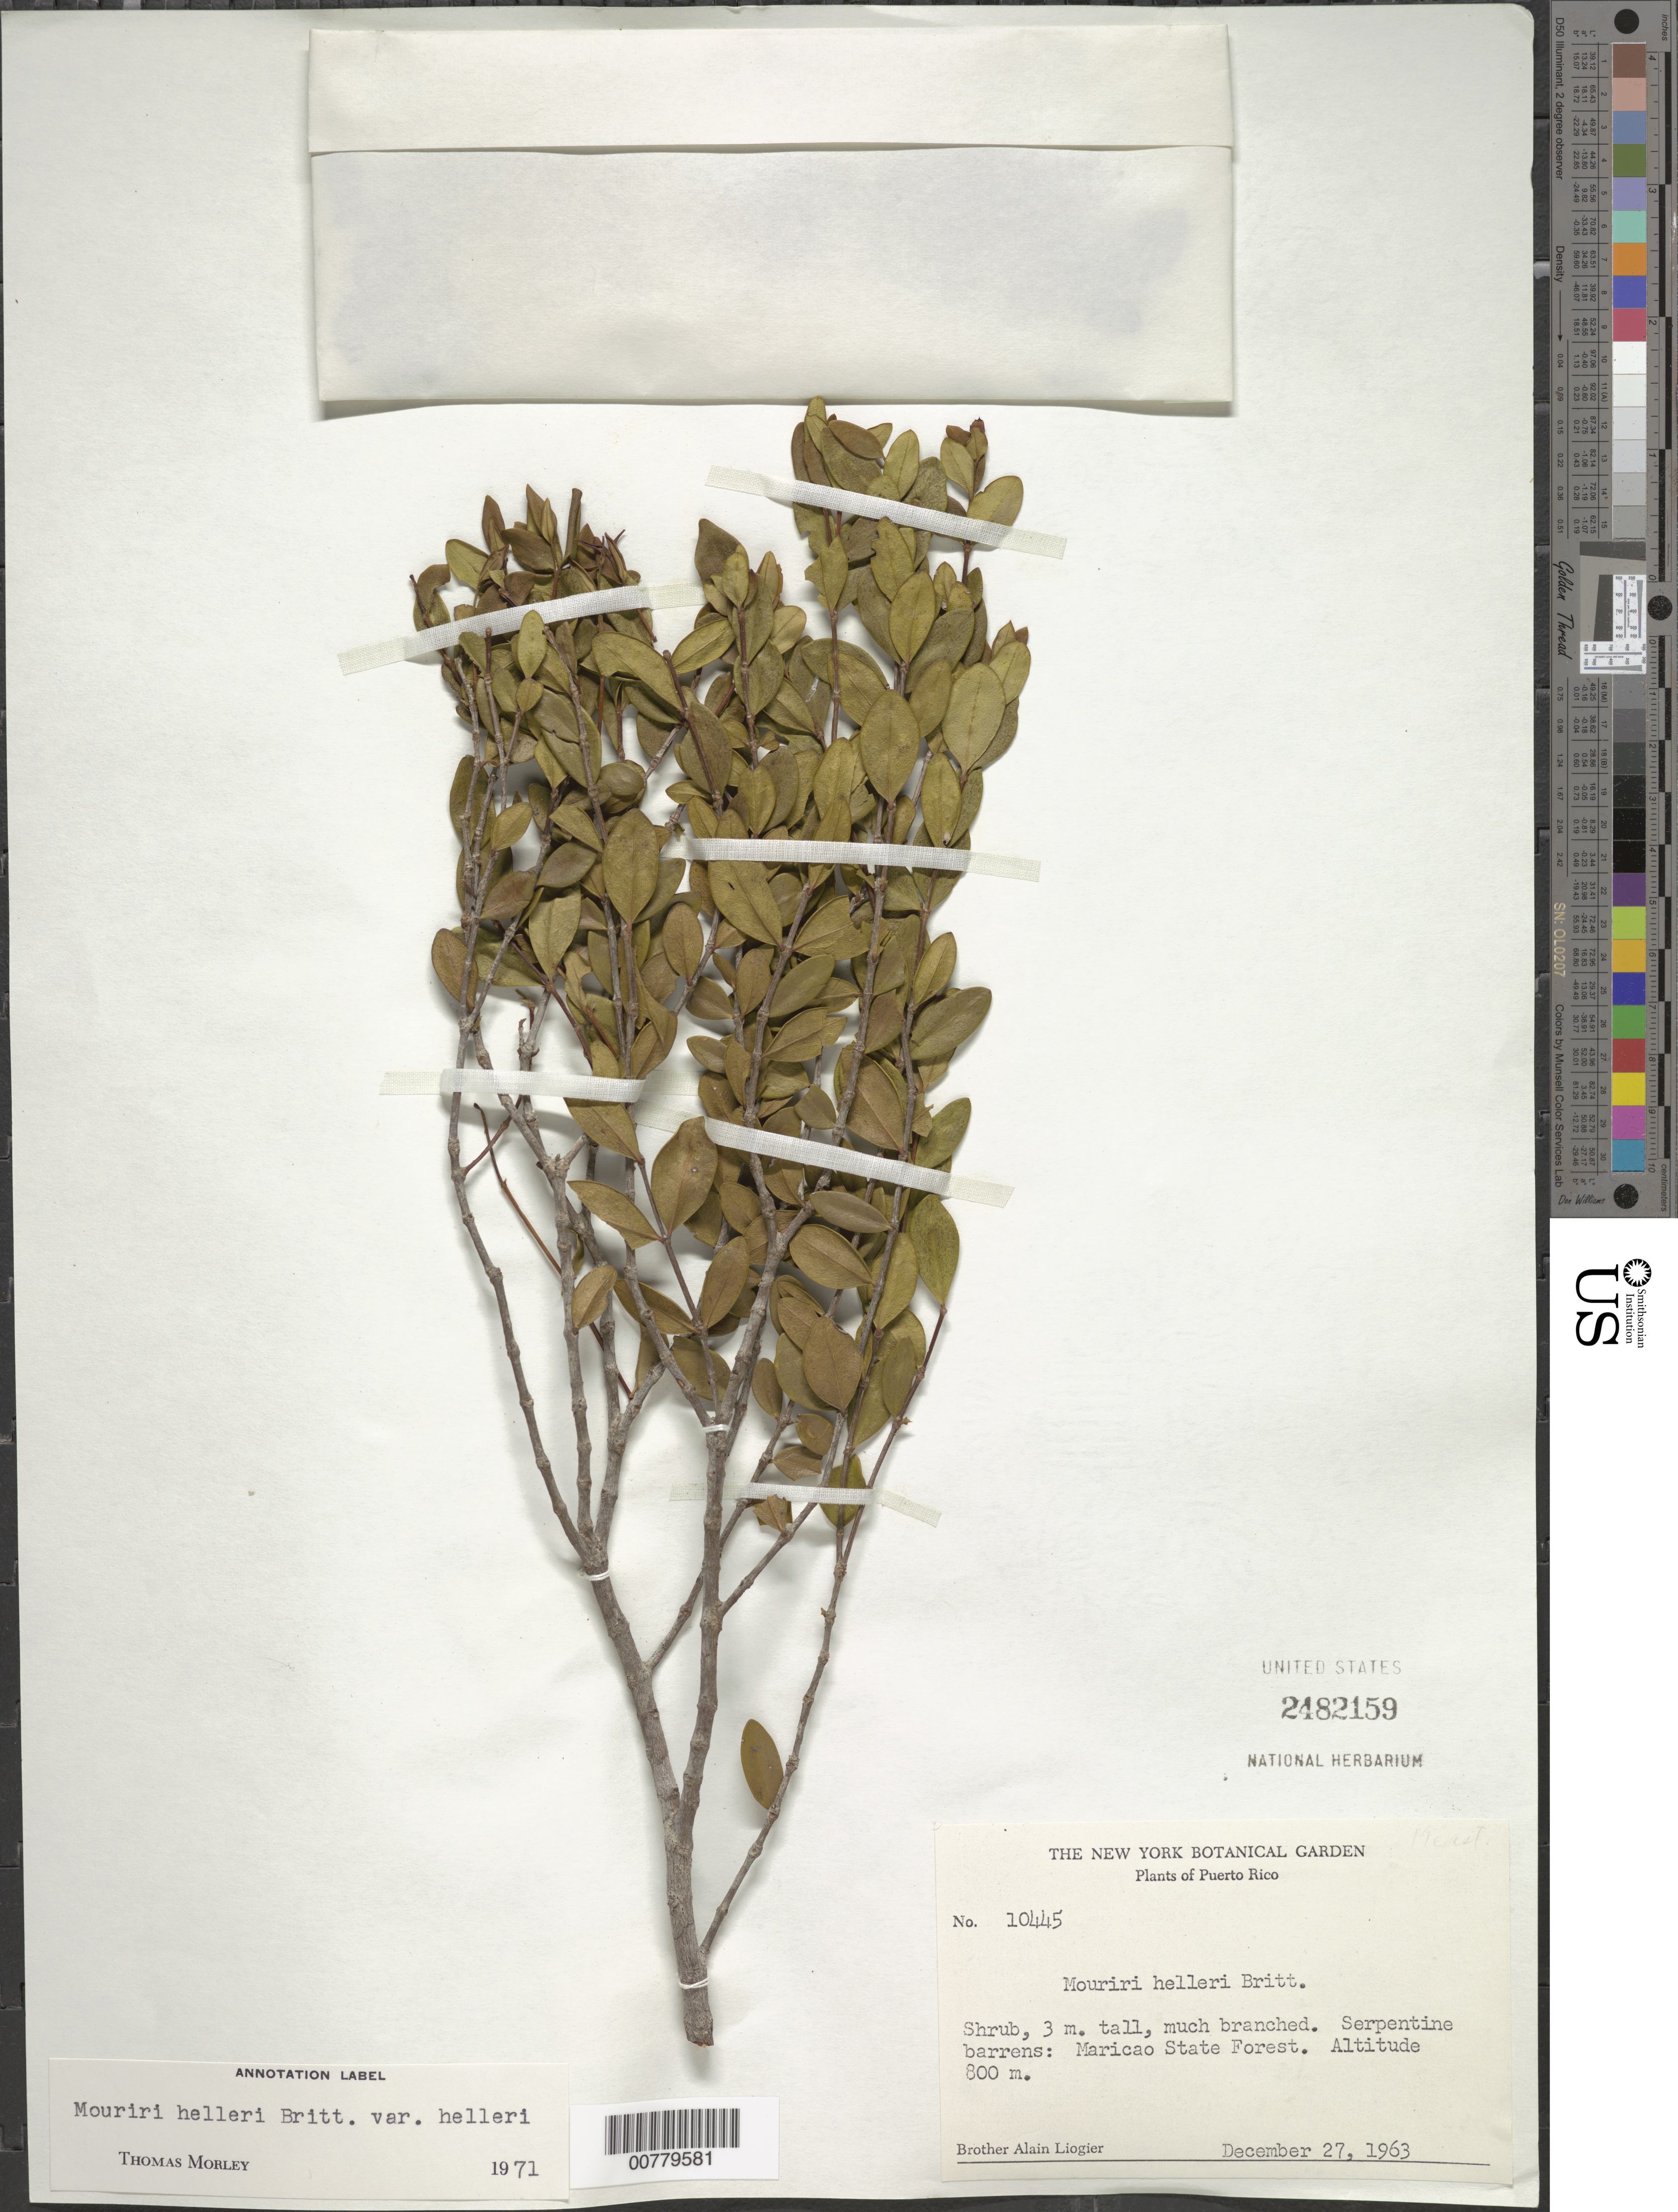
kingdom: Plantae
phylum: Tracheophyta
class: Magnoliopsida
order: Myrtales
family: Melastomataceae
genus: Mouriri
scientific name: Mouriri helleri var. helleri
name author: Britton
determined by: Morley, T.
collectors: A. H. Liogier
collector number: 10445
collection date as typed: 27 Dec 1963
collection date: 1963-12-27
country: Puerto Rico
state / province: Maricao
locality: Maricao State Forest.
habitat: Serpentine barrens.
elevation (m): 800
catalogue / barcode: US 2482159